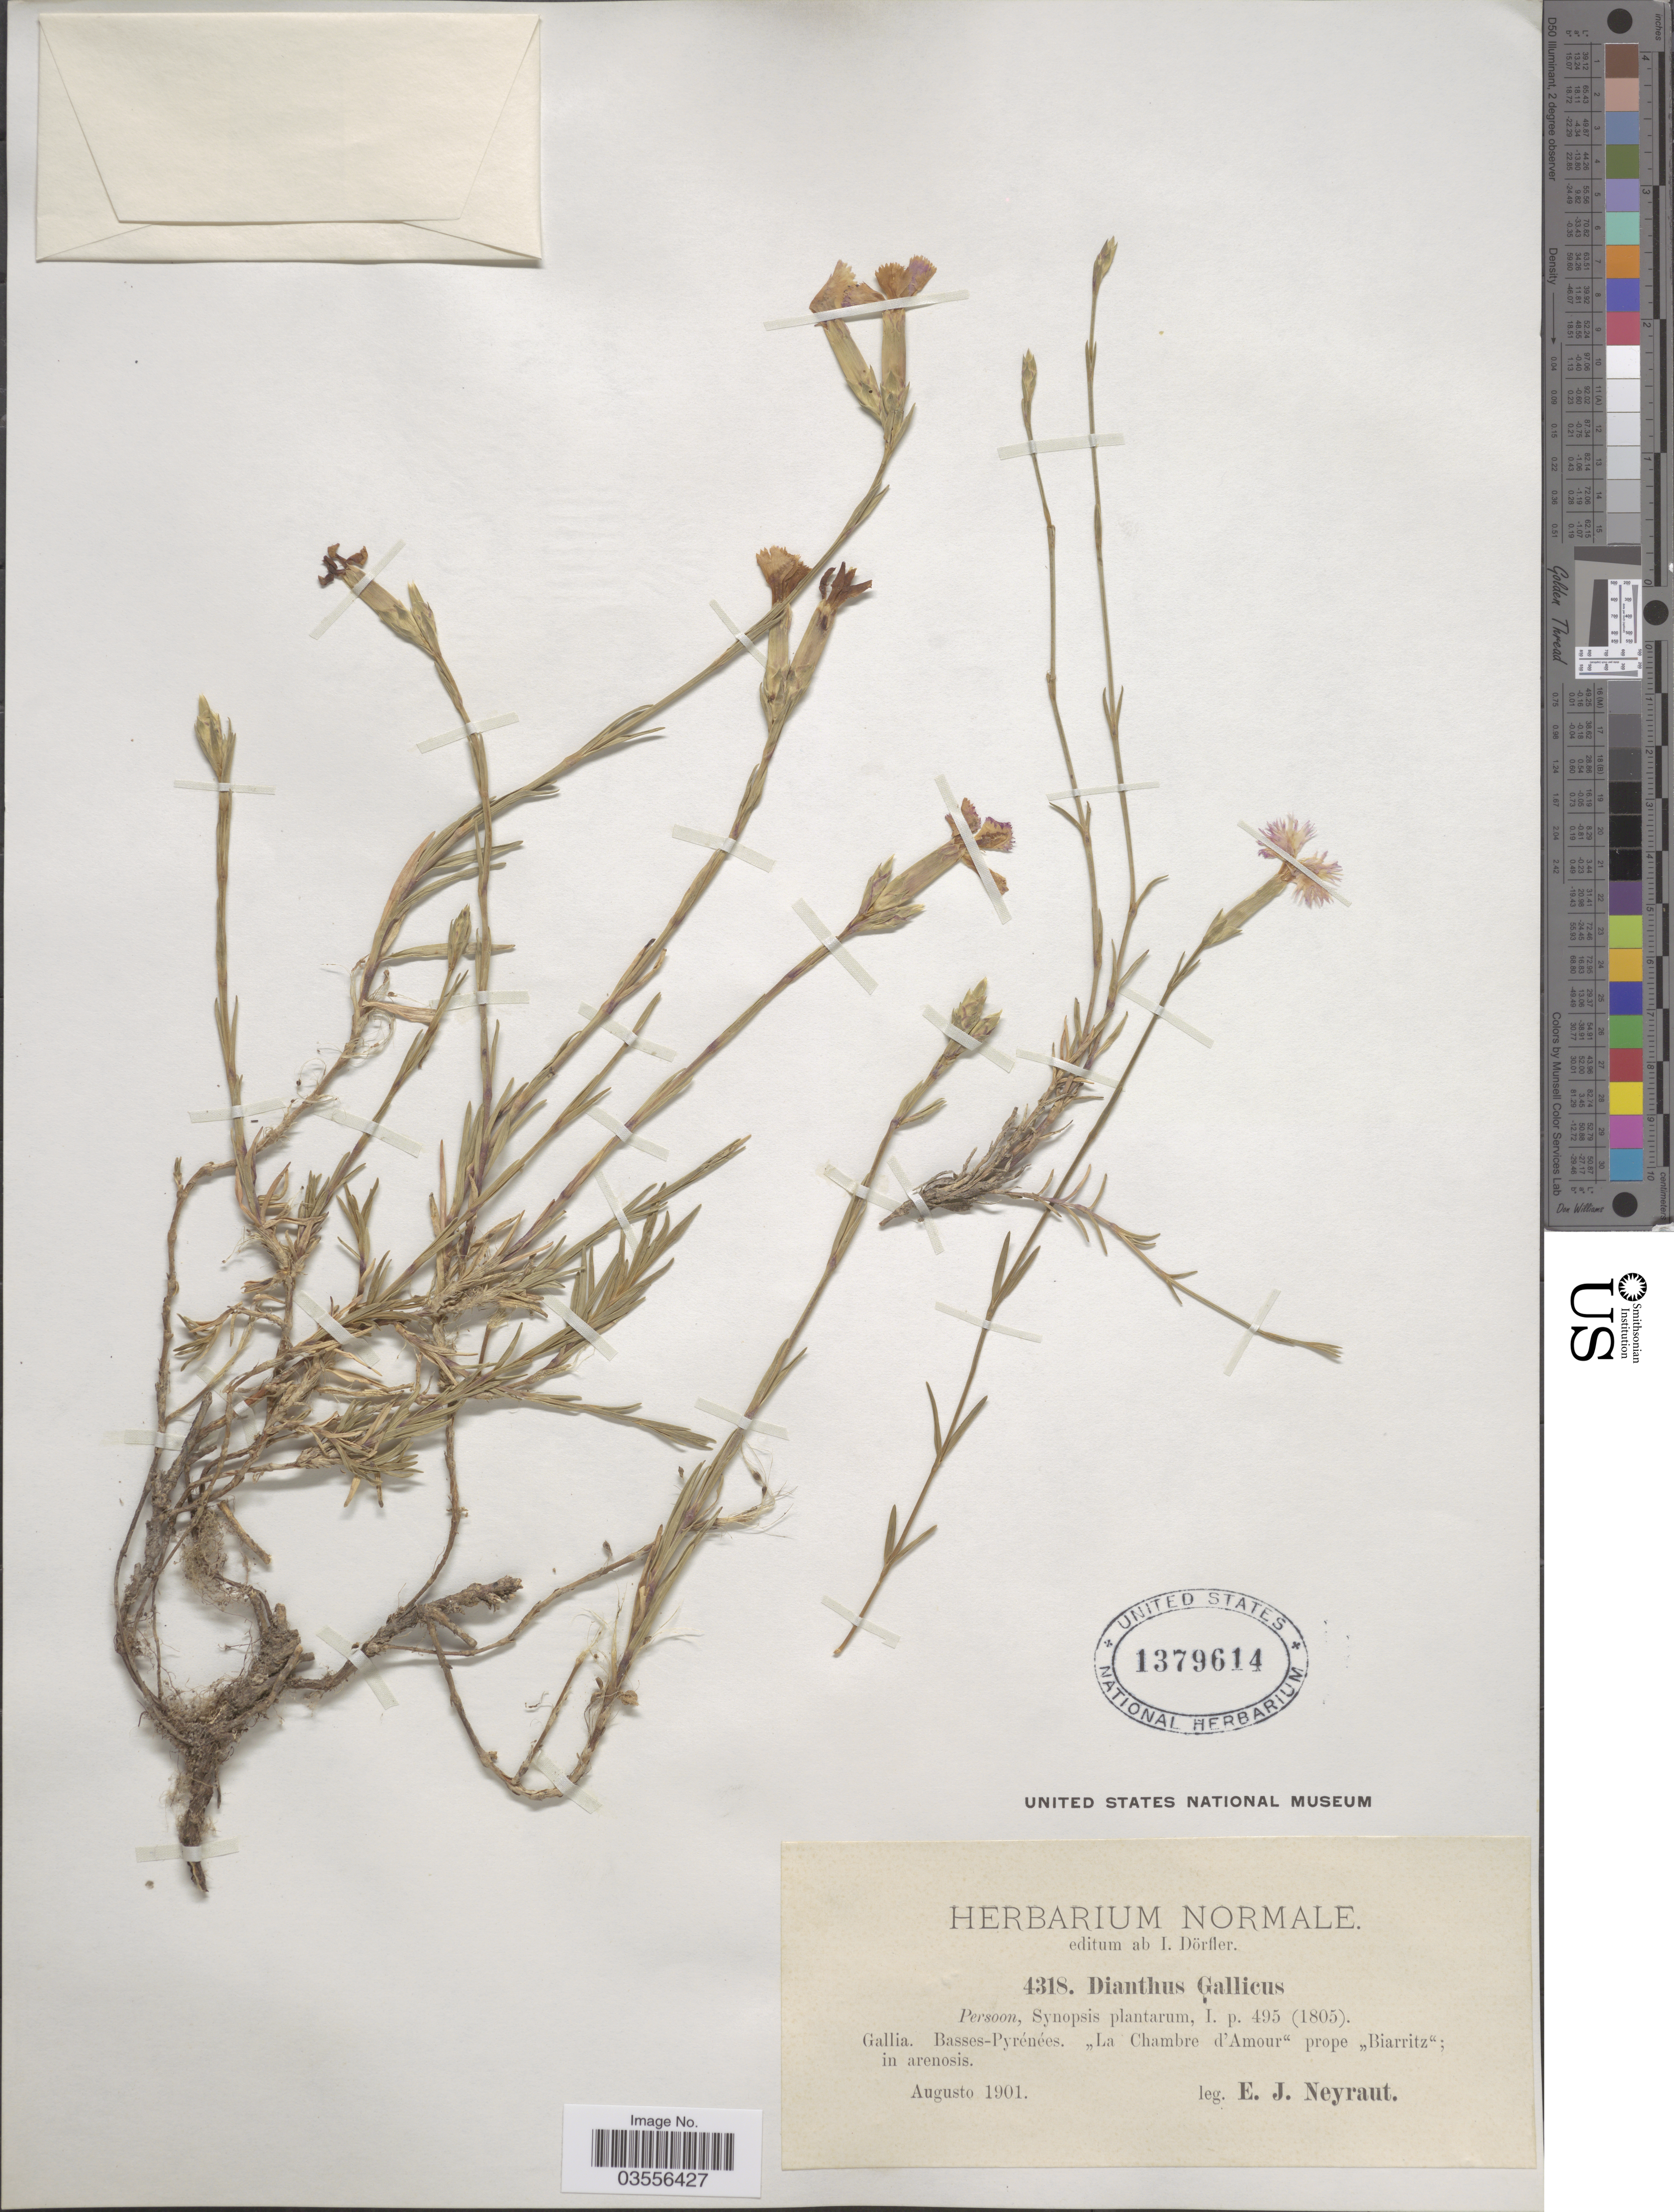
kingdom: Plantae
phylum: Tracheophyta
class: Magnoliopsida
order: Caryophyllales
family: Caryophyllaceae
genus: Dianthus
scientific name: Dianthus gallicus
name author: Pers.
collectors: E. Neyraut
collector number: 4318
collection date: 1901-08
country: France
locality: Gallia. Basses-Pyrénées. "La Chambre d'Amour" prope "Biarritz".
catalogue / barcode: US 1379614